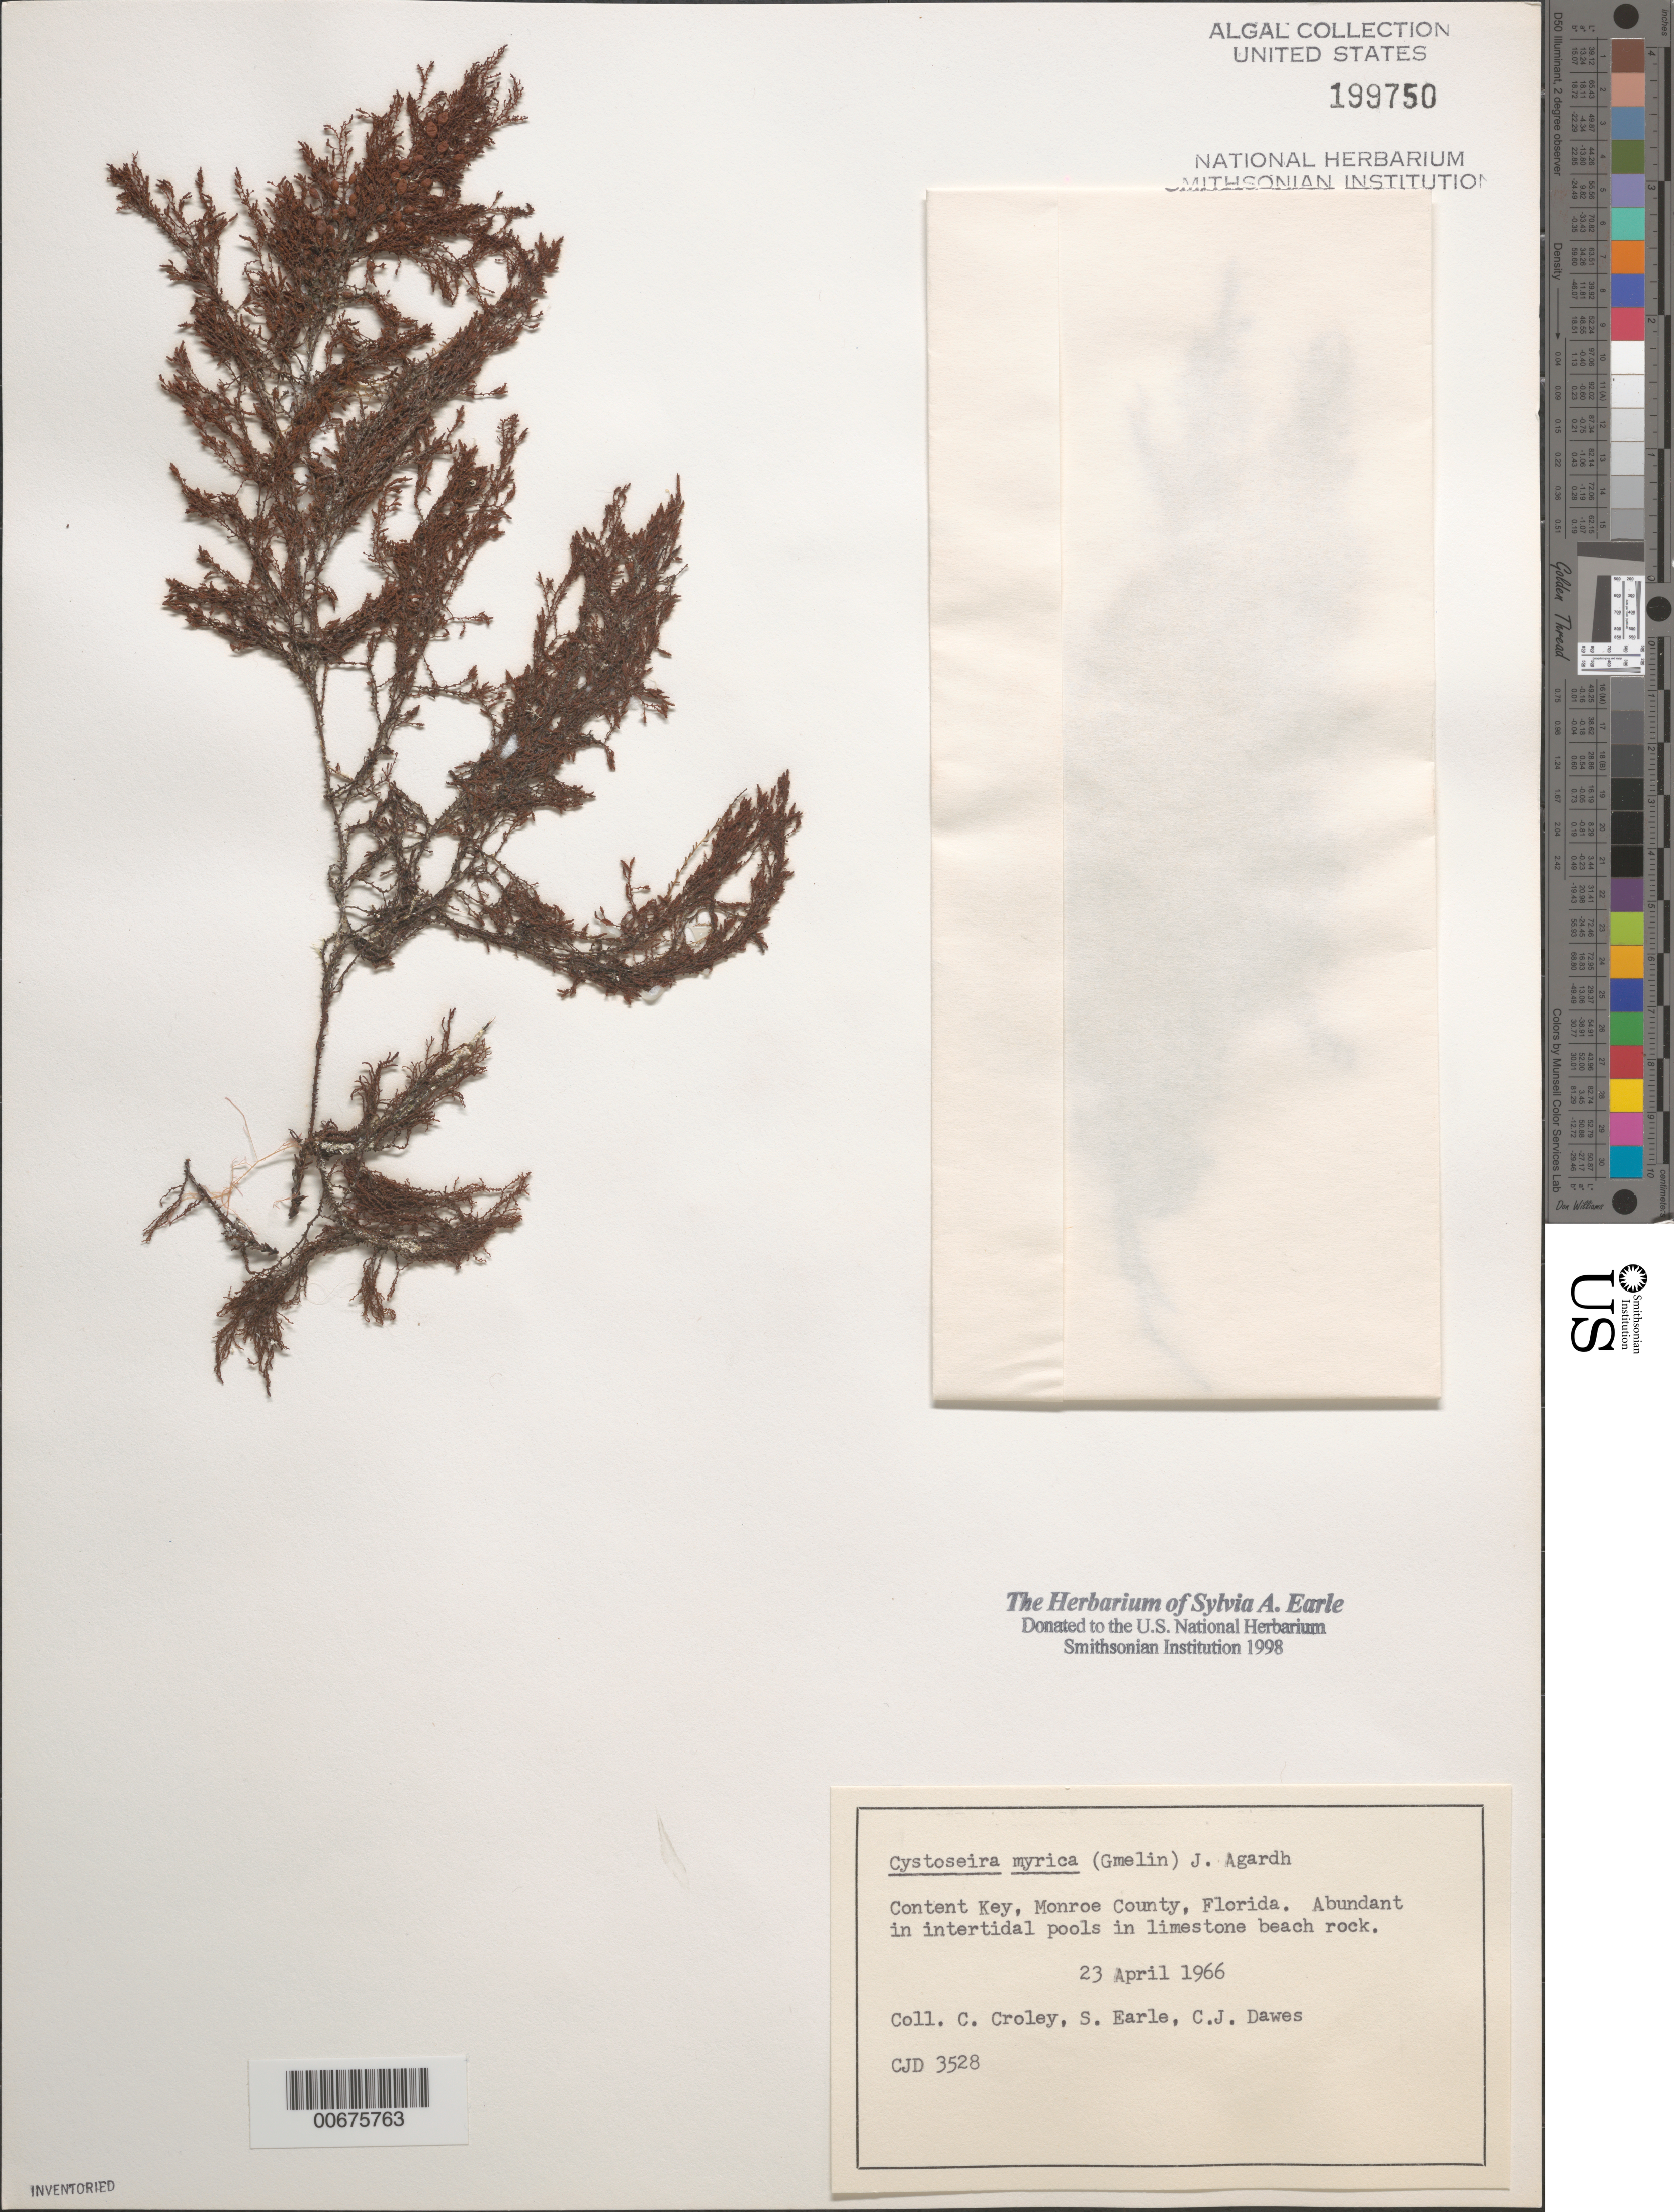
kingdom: Chromista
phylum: Ochrophyta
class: Phaeophyceae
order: Fucales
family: Sargassaceae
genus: Cystoseira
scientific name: Cystoseira myrica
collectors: C. Dawes, F. C. Croley & S. A. Earle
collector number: Cjd 3528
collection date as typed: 23 Apr 1966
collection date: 1966-04-23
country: United States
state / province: Florida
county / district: Monroe County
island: Content Keys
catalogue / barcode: US 199750